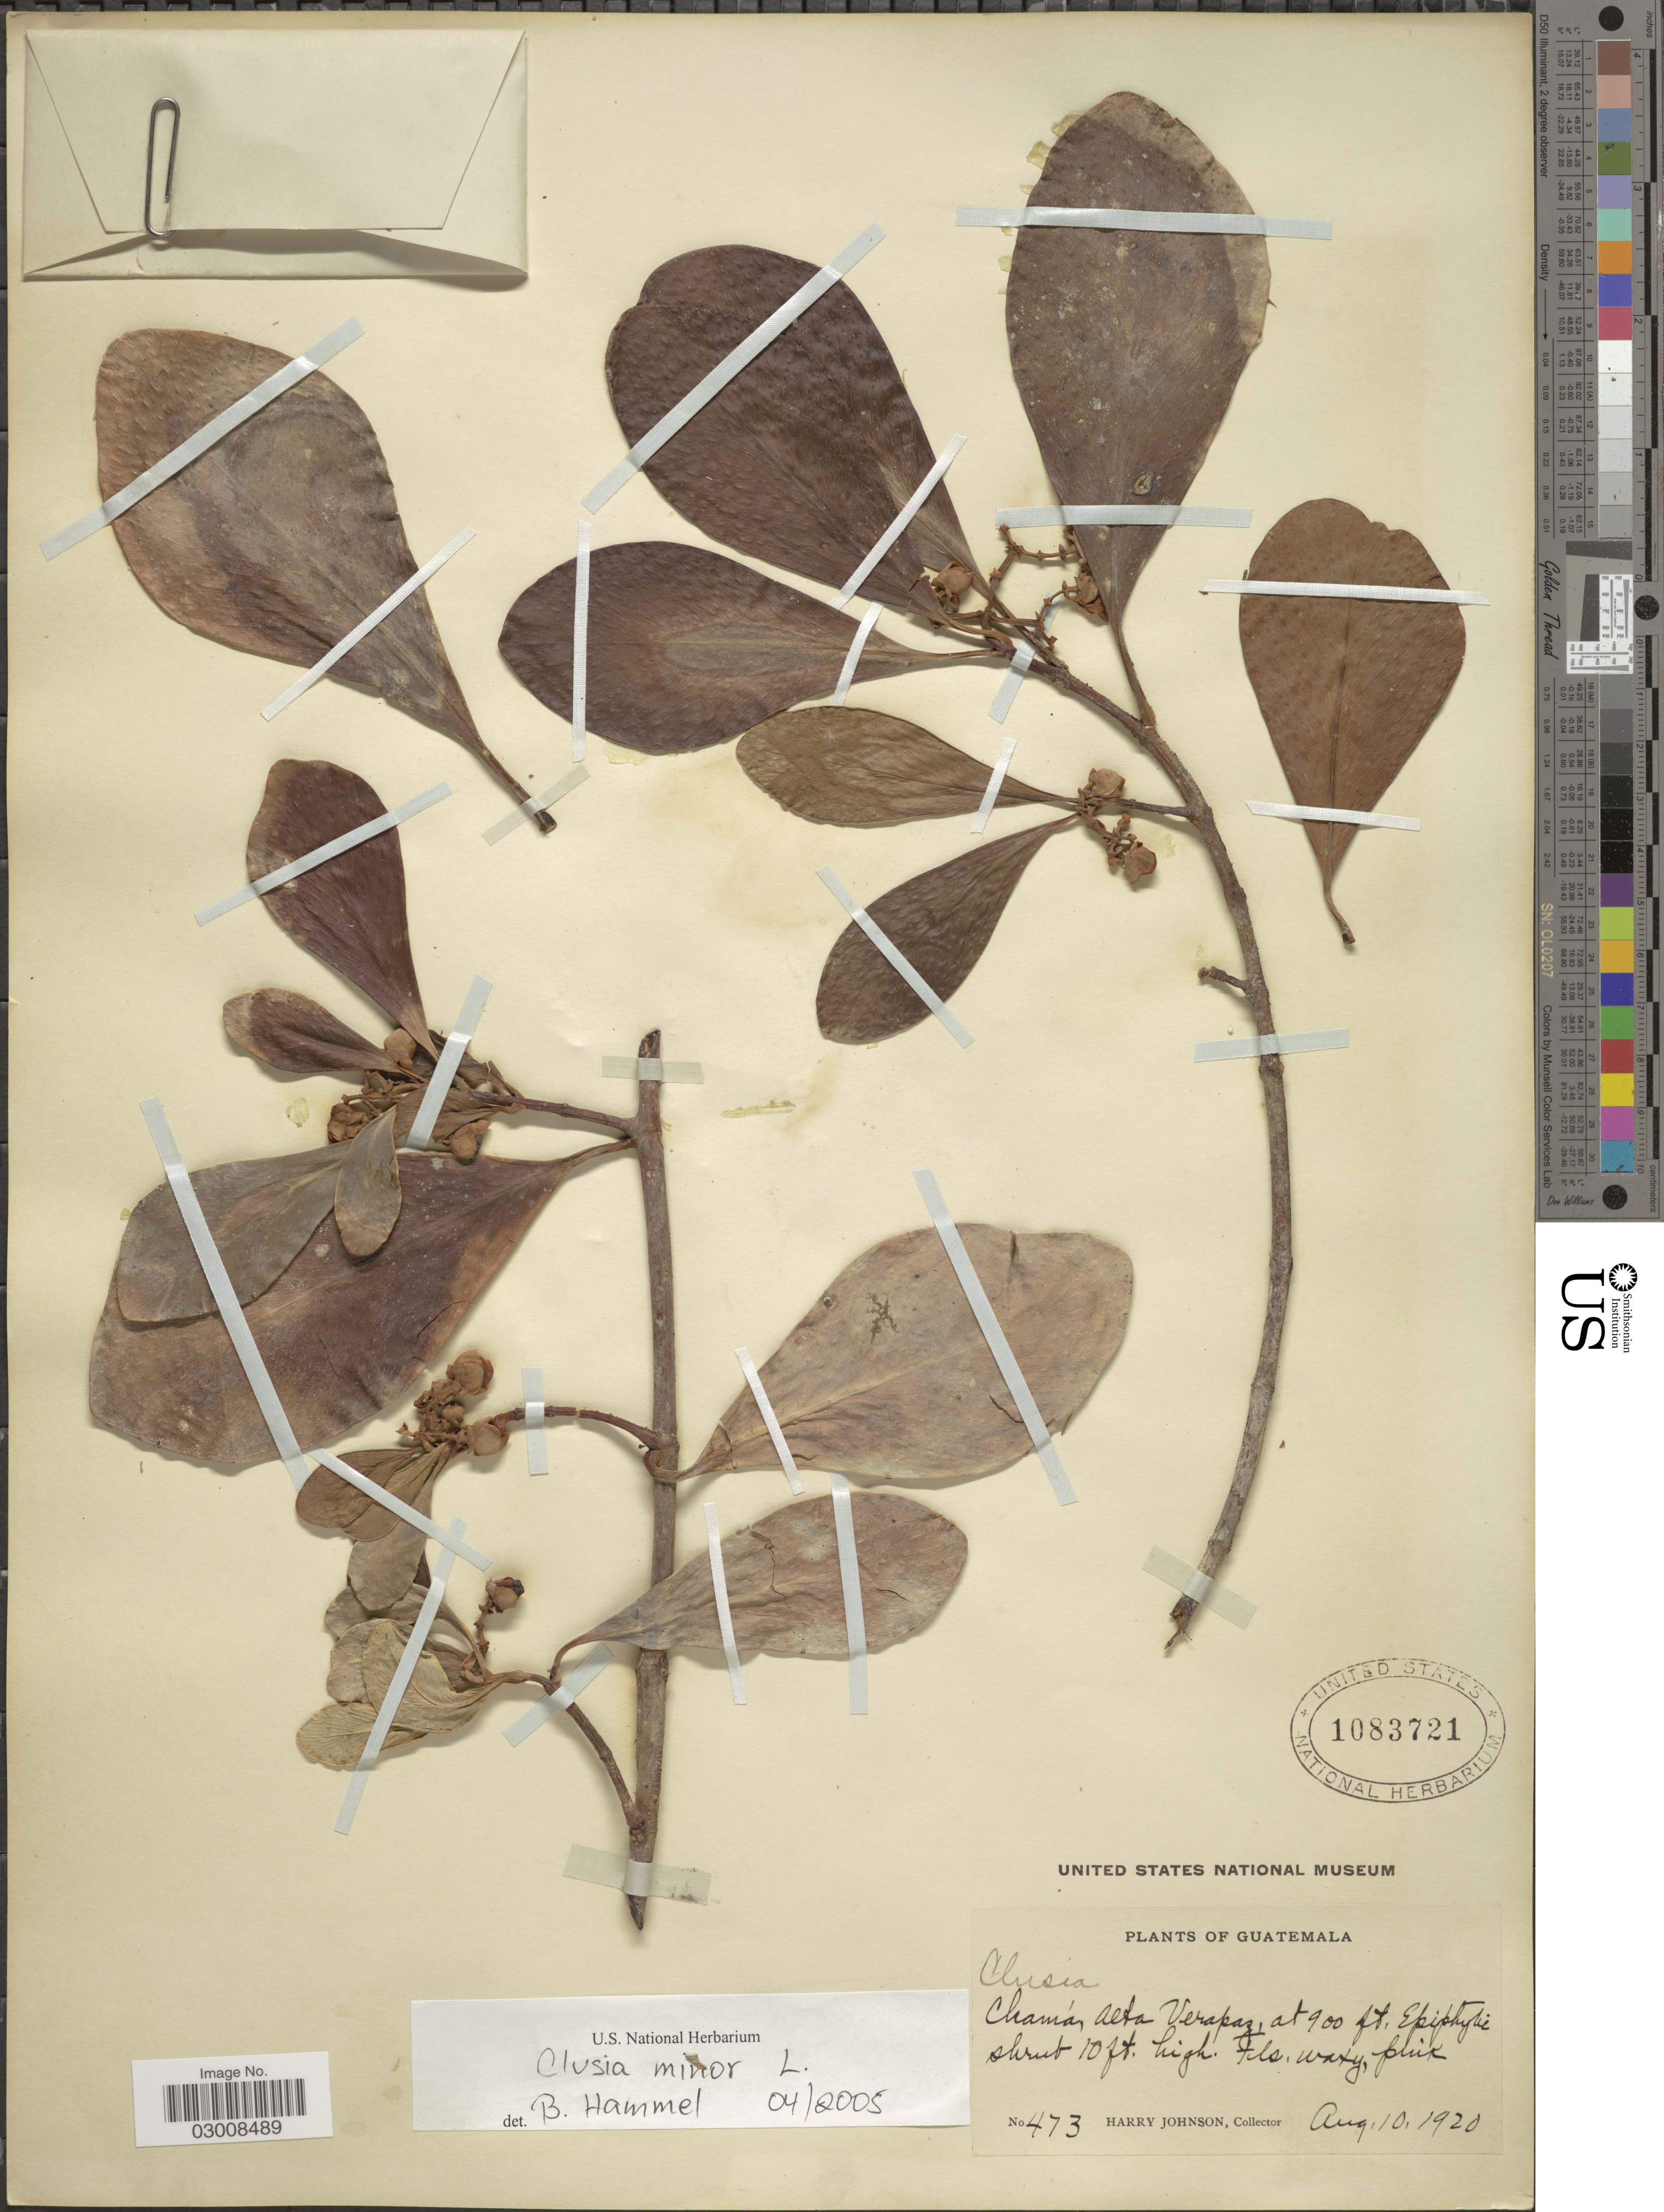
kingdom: Plantae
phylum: Tracheophyta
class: Magnoliopsida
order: Malpighiales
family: Clusiaceae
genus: Clusia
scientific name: Clusia minor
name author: L.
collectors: H. Johnson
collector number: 473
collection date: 1920-08-10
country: Guatemala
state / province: Alta Verapaz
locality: Chamá, Alta Verapaz.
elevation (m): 274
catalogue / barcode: US 1083721